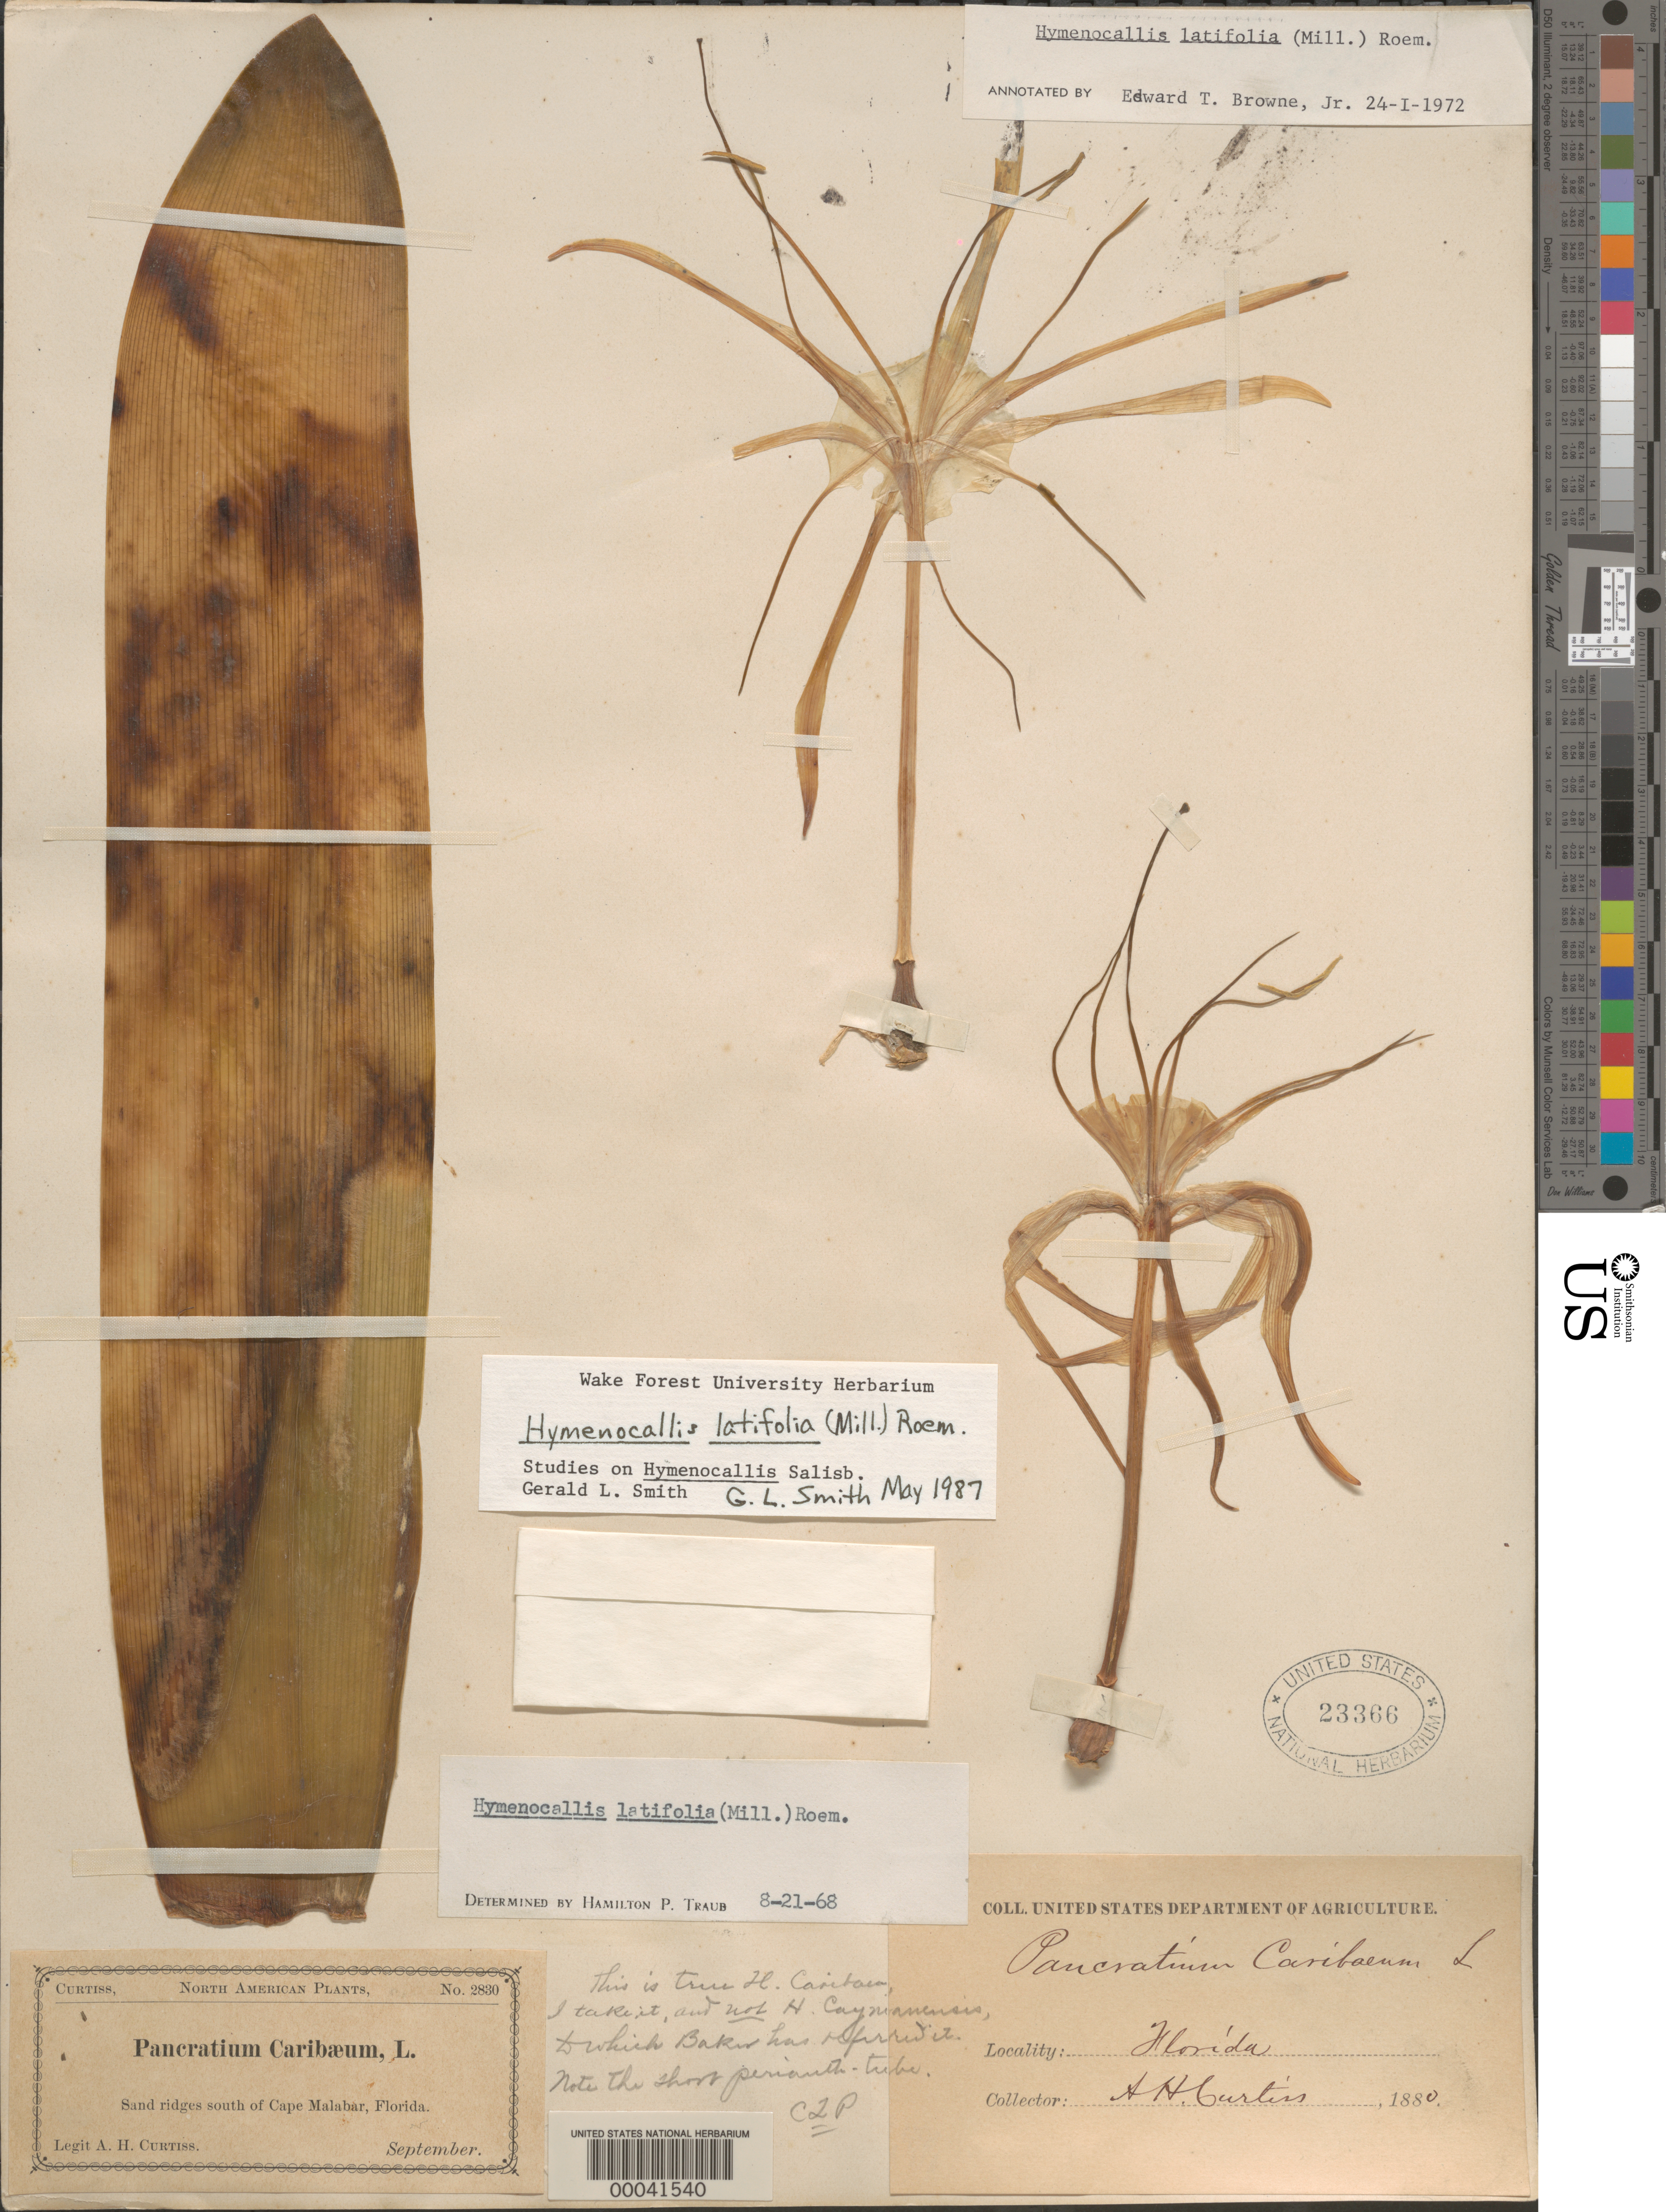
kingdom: Plantae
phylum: Tracheophyta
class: Liliopsida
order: Asparagales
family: Amaryllidaceae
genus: Hymenocallis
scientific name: Hymenocallis latifolia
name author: (Mill.) M. Roem.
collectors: A. H. Curtiss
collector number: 2830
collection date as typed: Sep 1880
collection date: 1880-09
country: United States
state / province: Florida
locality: S of cape malabar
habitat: Sand ridges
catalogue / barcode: US 23366